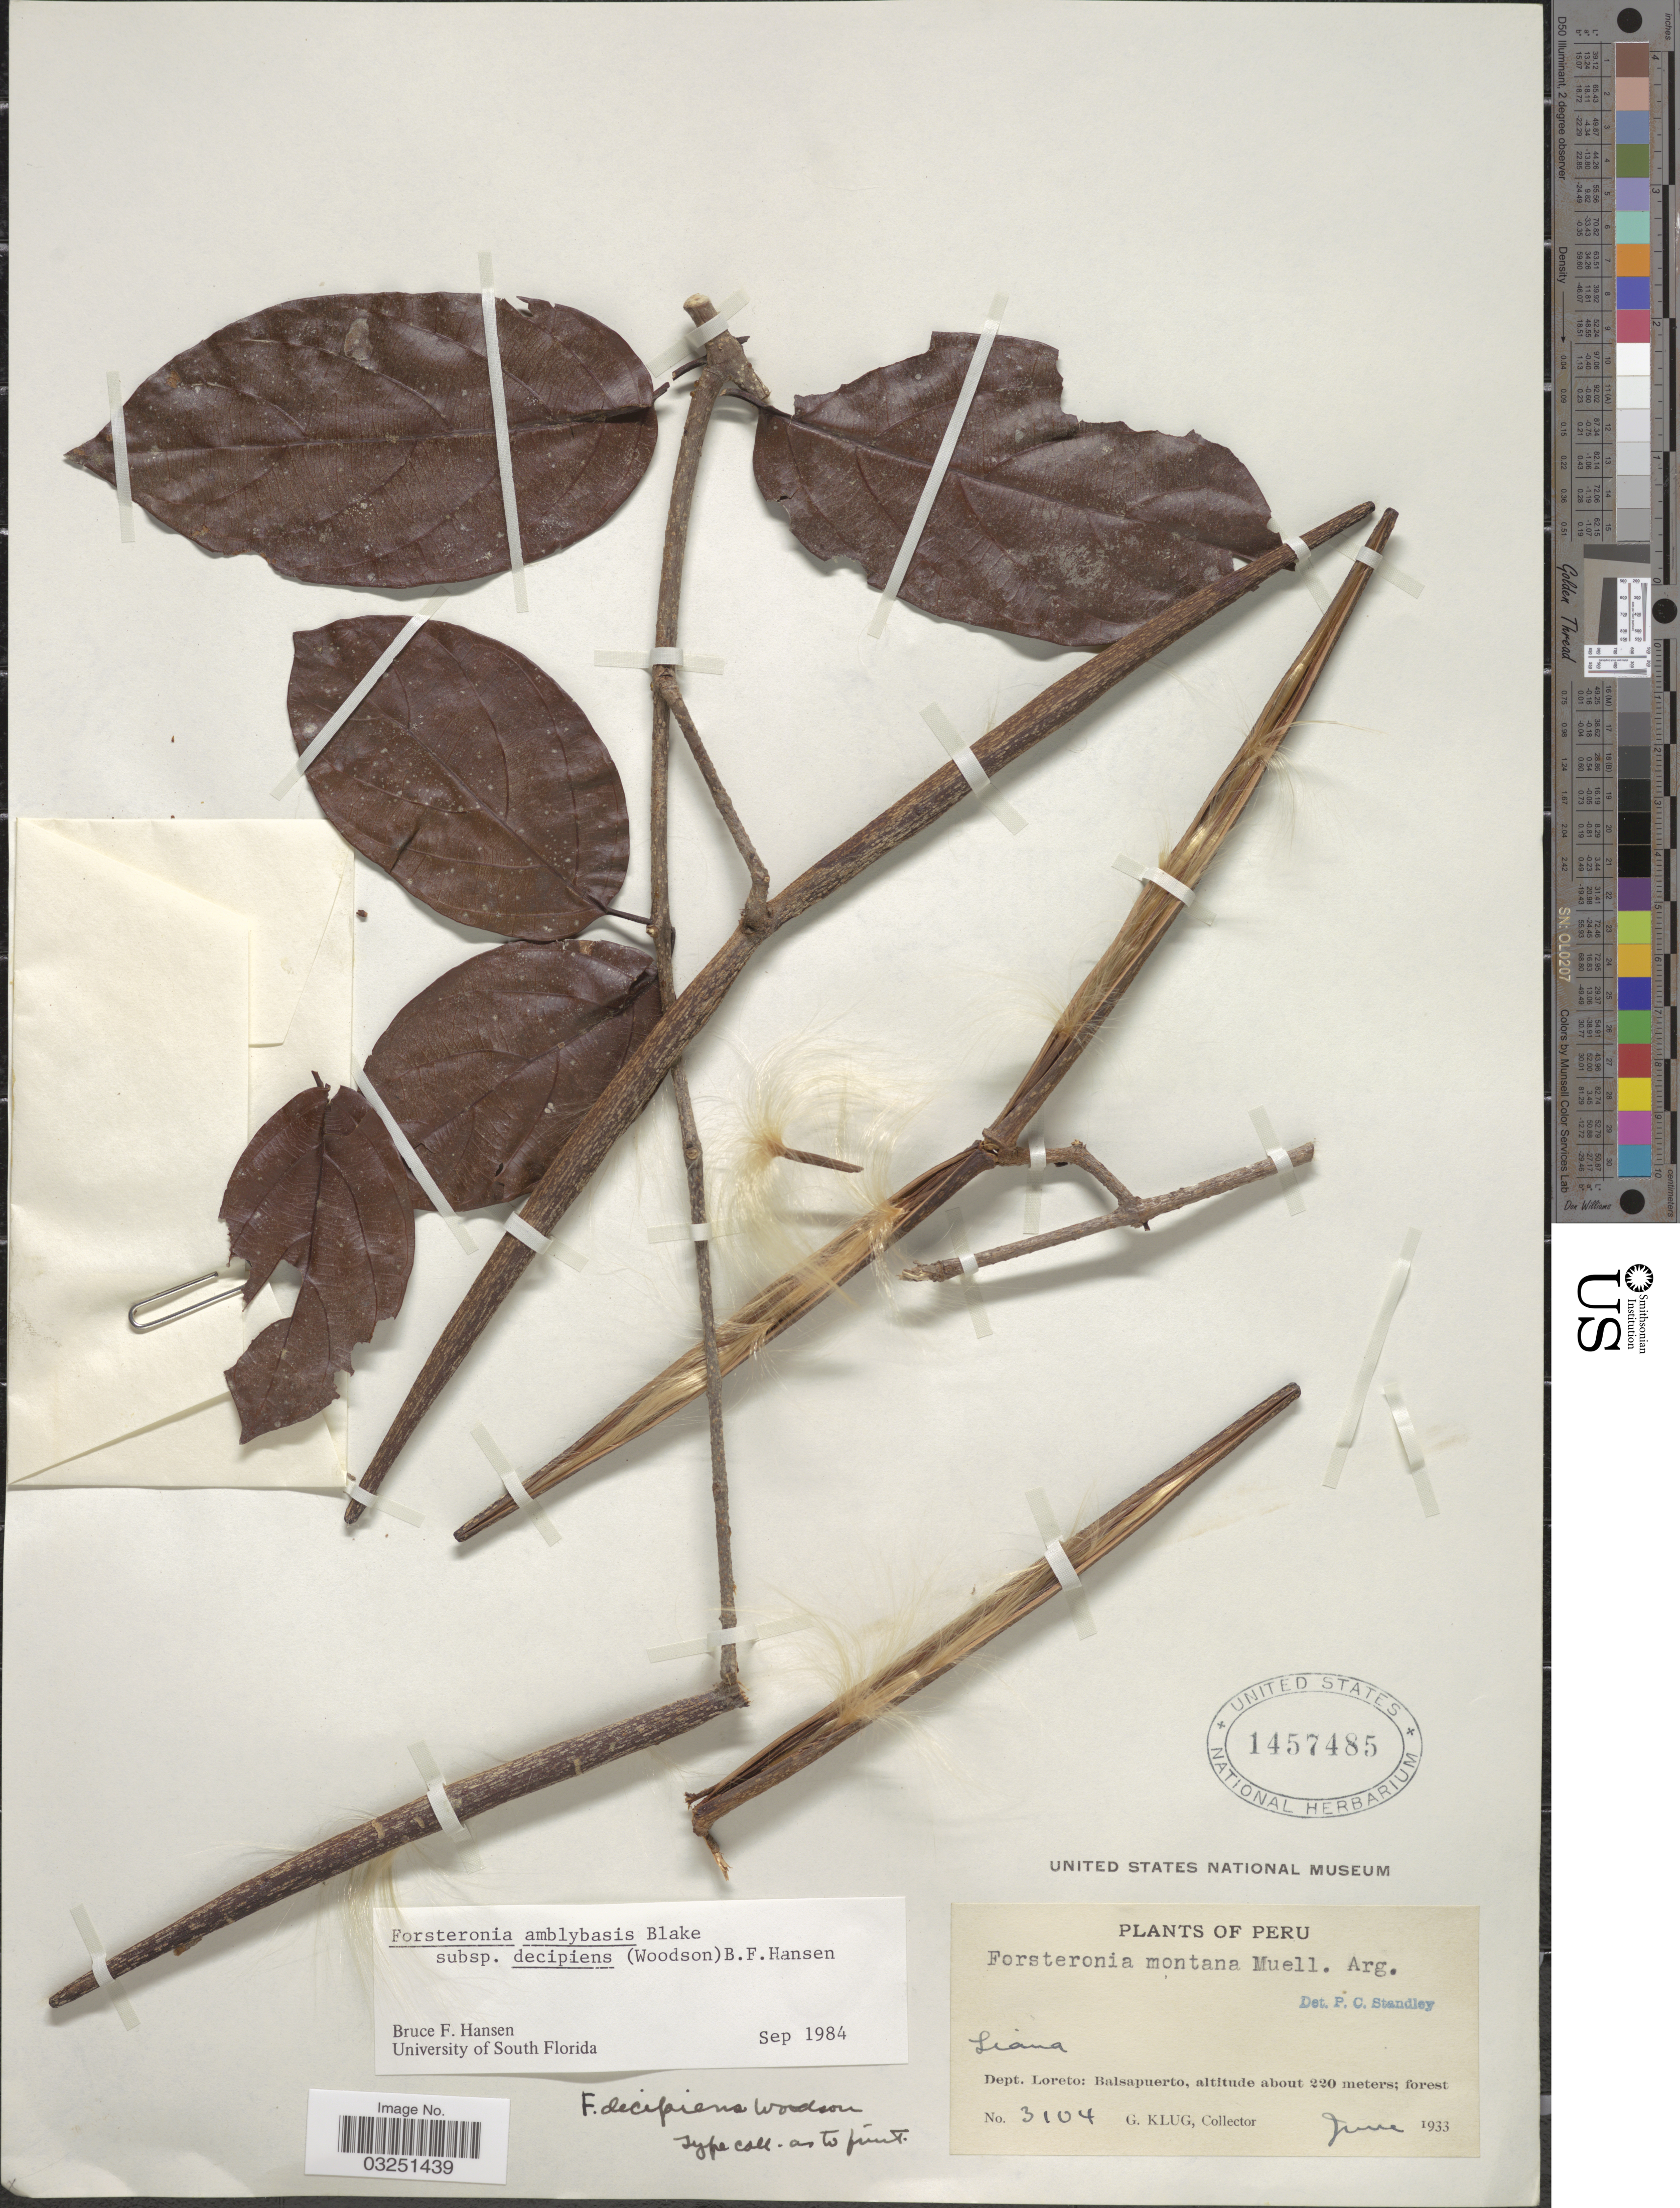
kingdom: Plantae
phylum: Tracheophyta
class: Magnoliopsida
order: Gentianales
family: Apocynaceae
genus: Forsteronia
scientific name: Forsteronia amblybasis subsp. decipiens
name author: (Woodson) B.F. Hansen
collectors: G. Klug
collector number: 3104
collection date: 1933-06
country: Peru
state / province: Loreto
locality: Dept. Loreto: Balsapuerto.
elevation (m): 220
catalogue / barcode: US 1457485